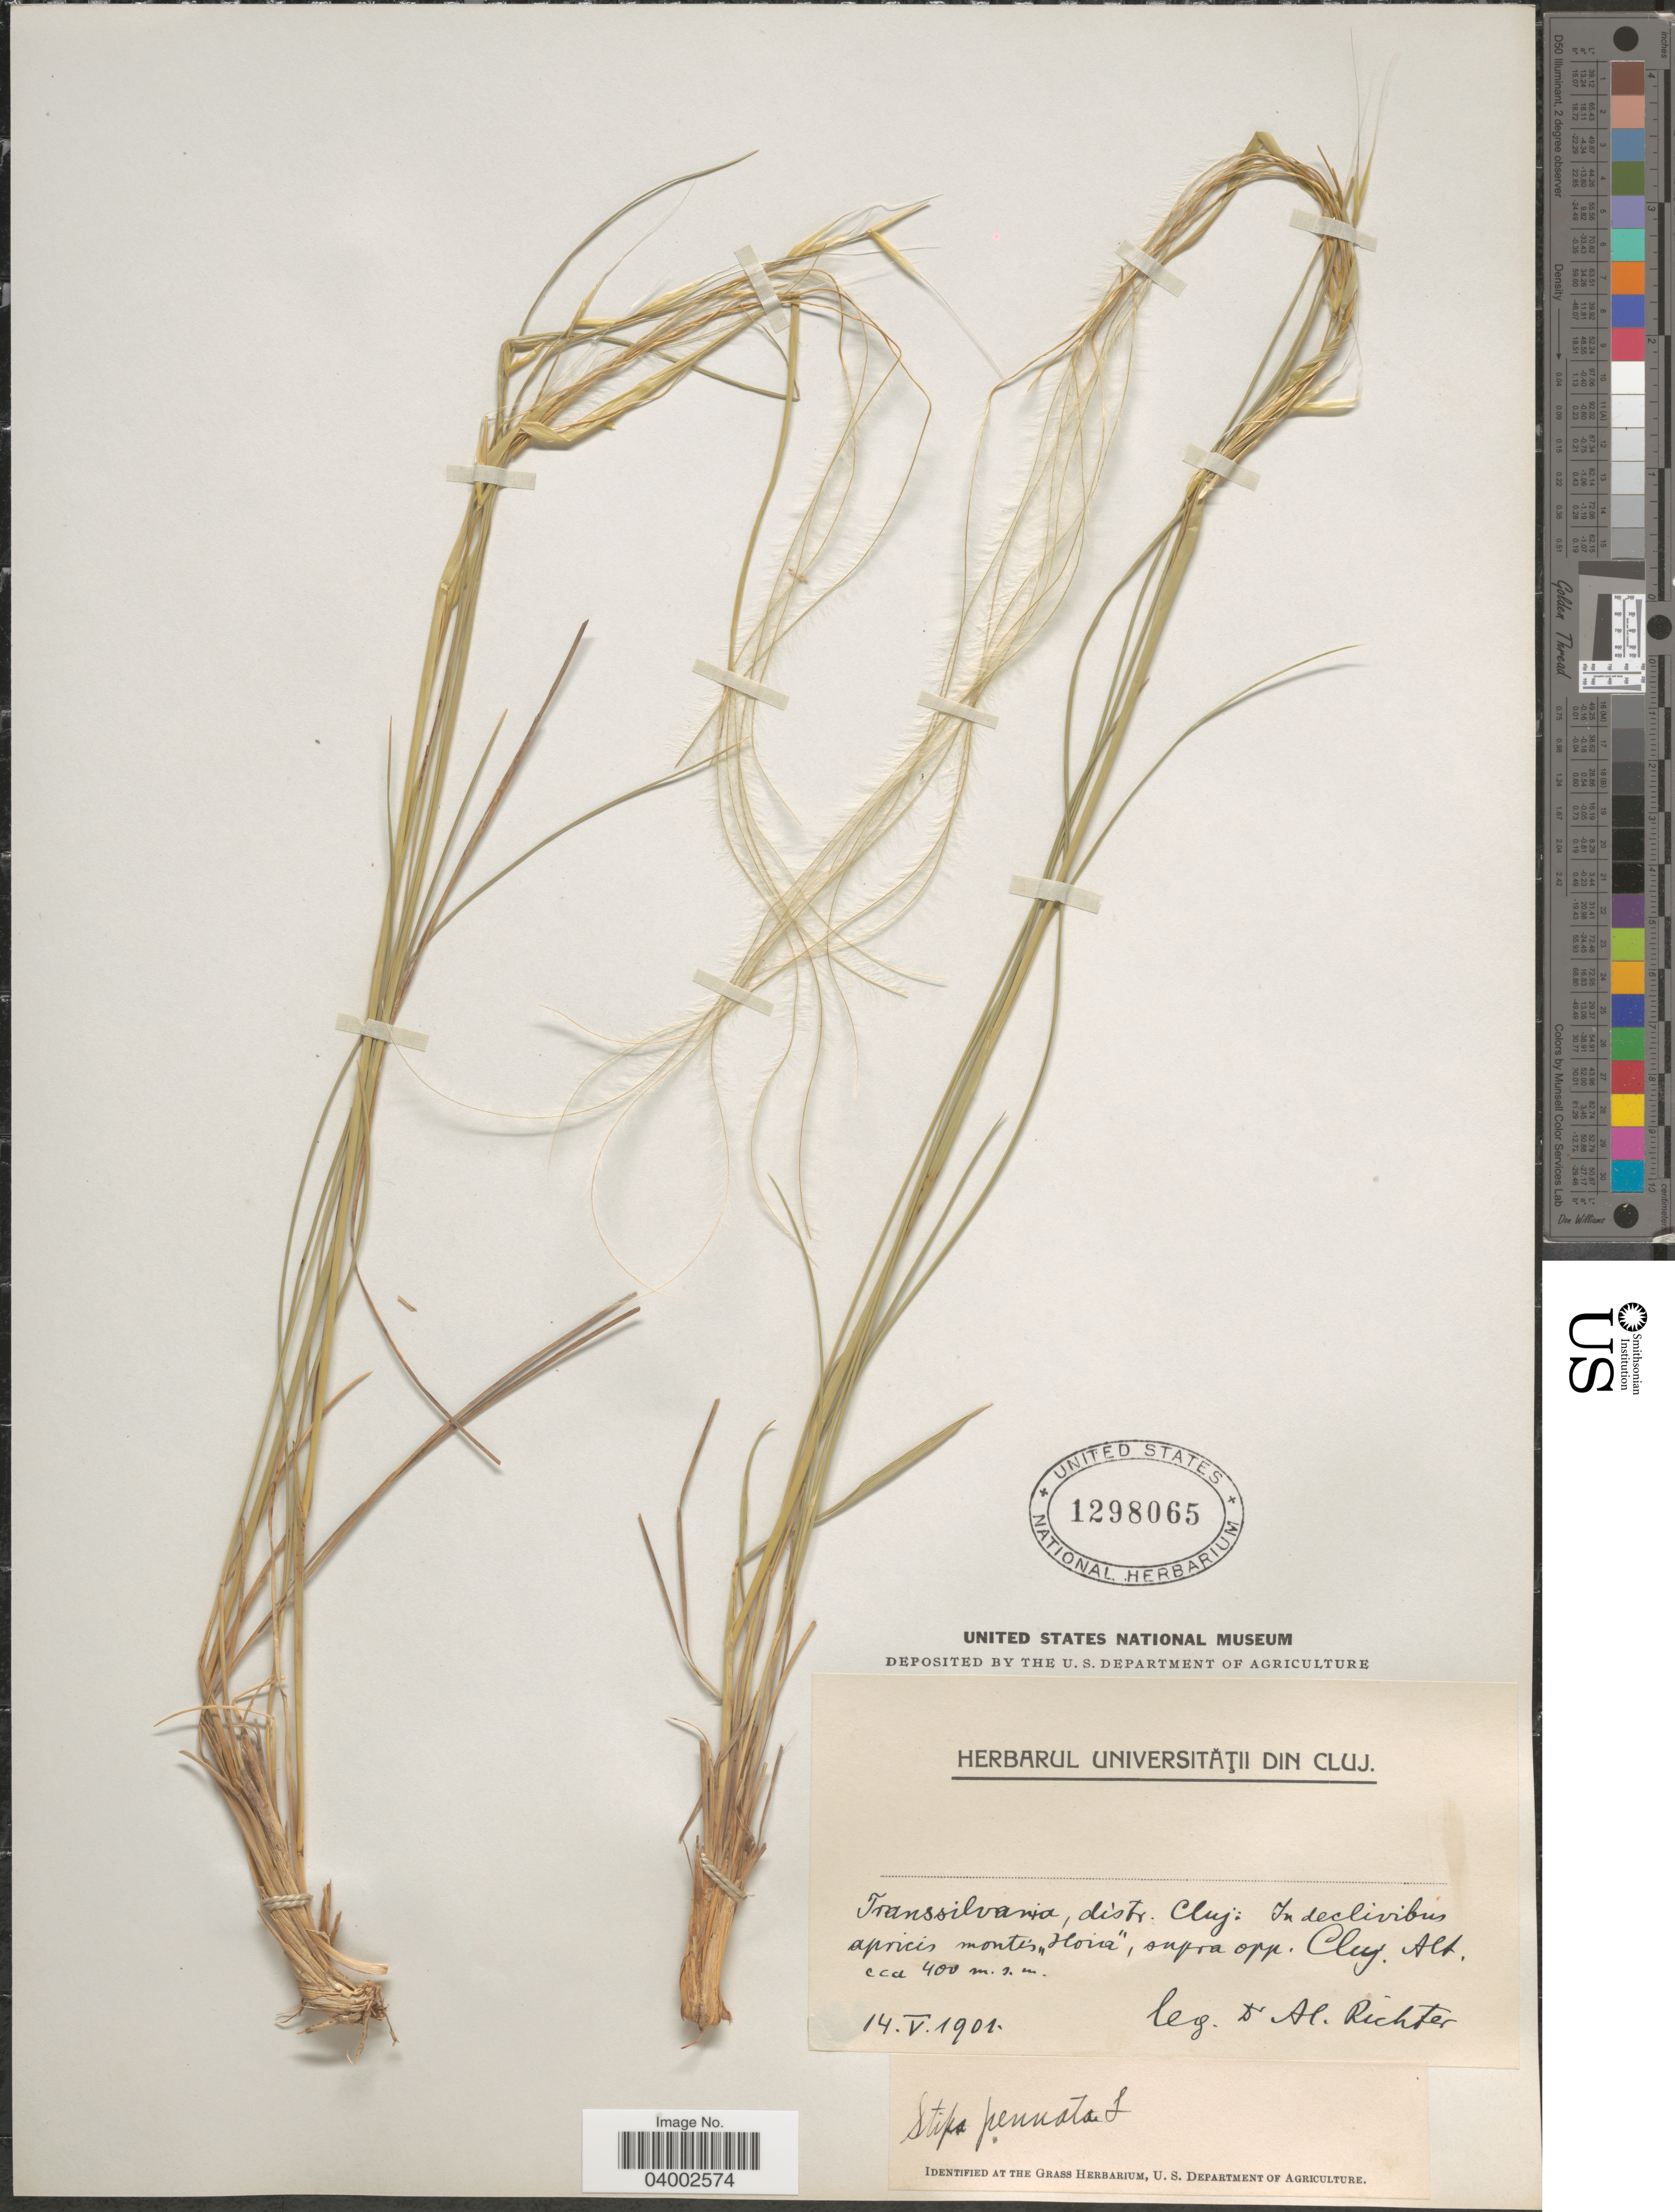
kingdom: Plantae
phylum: Tracheophyta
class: Liliopsida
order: Poales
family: Poaceae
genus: Stipa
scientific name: Stipa pennata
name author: L.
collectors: A. Richter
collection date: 1901-05-14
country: Romania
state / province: Cluj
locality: Transsilvania, distr. Cluj: In declivibus apricis montes "Hoia", supra opp. Cluj.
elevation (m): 400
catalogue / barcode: US 1298065